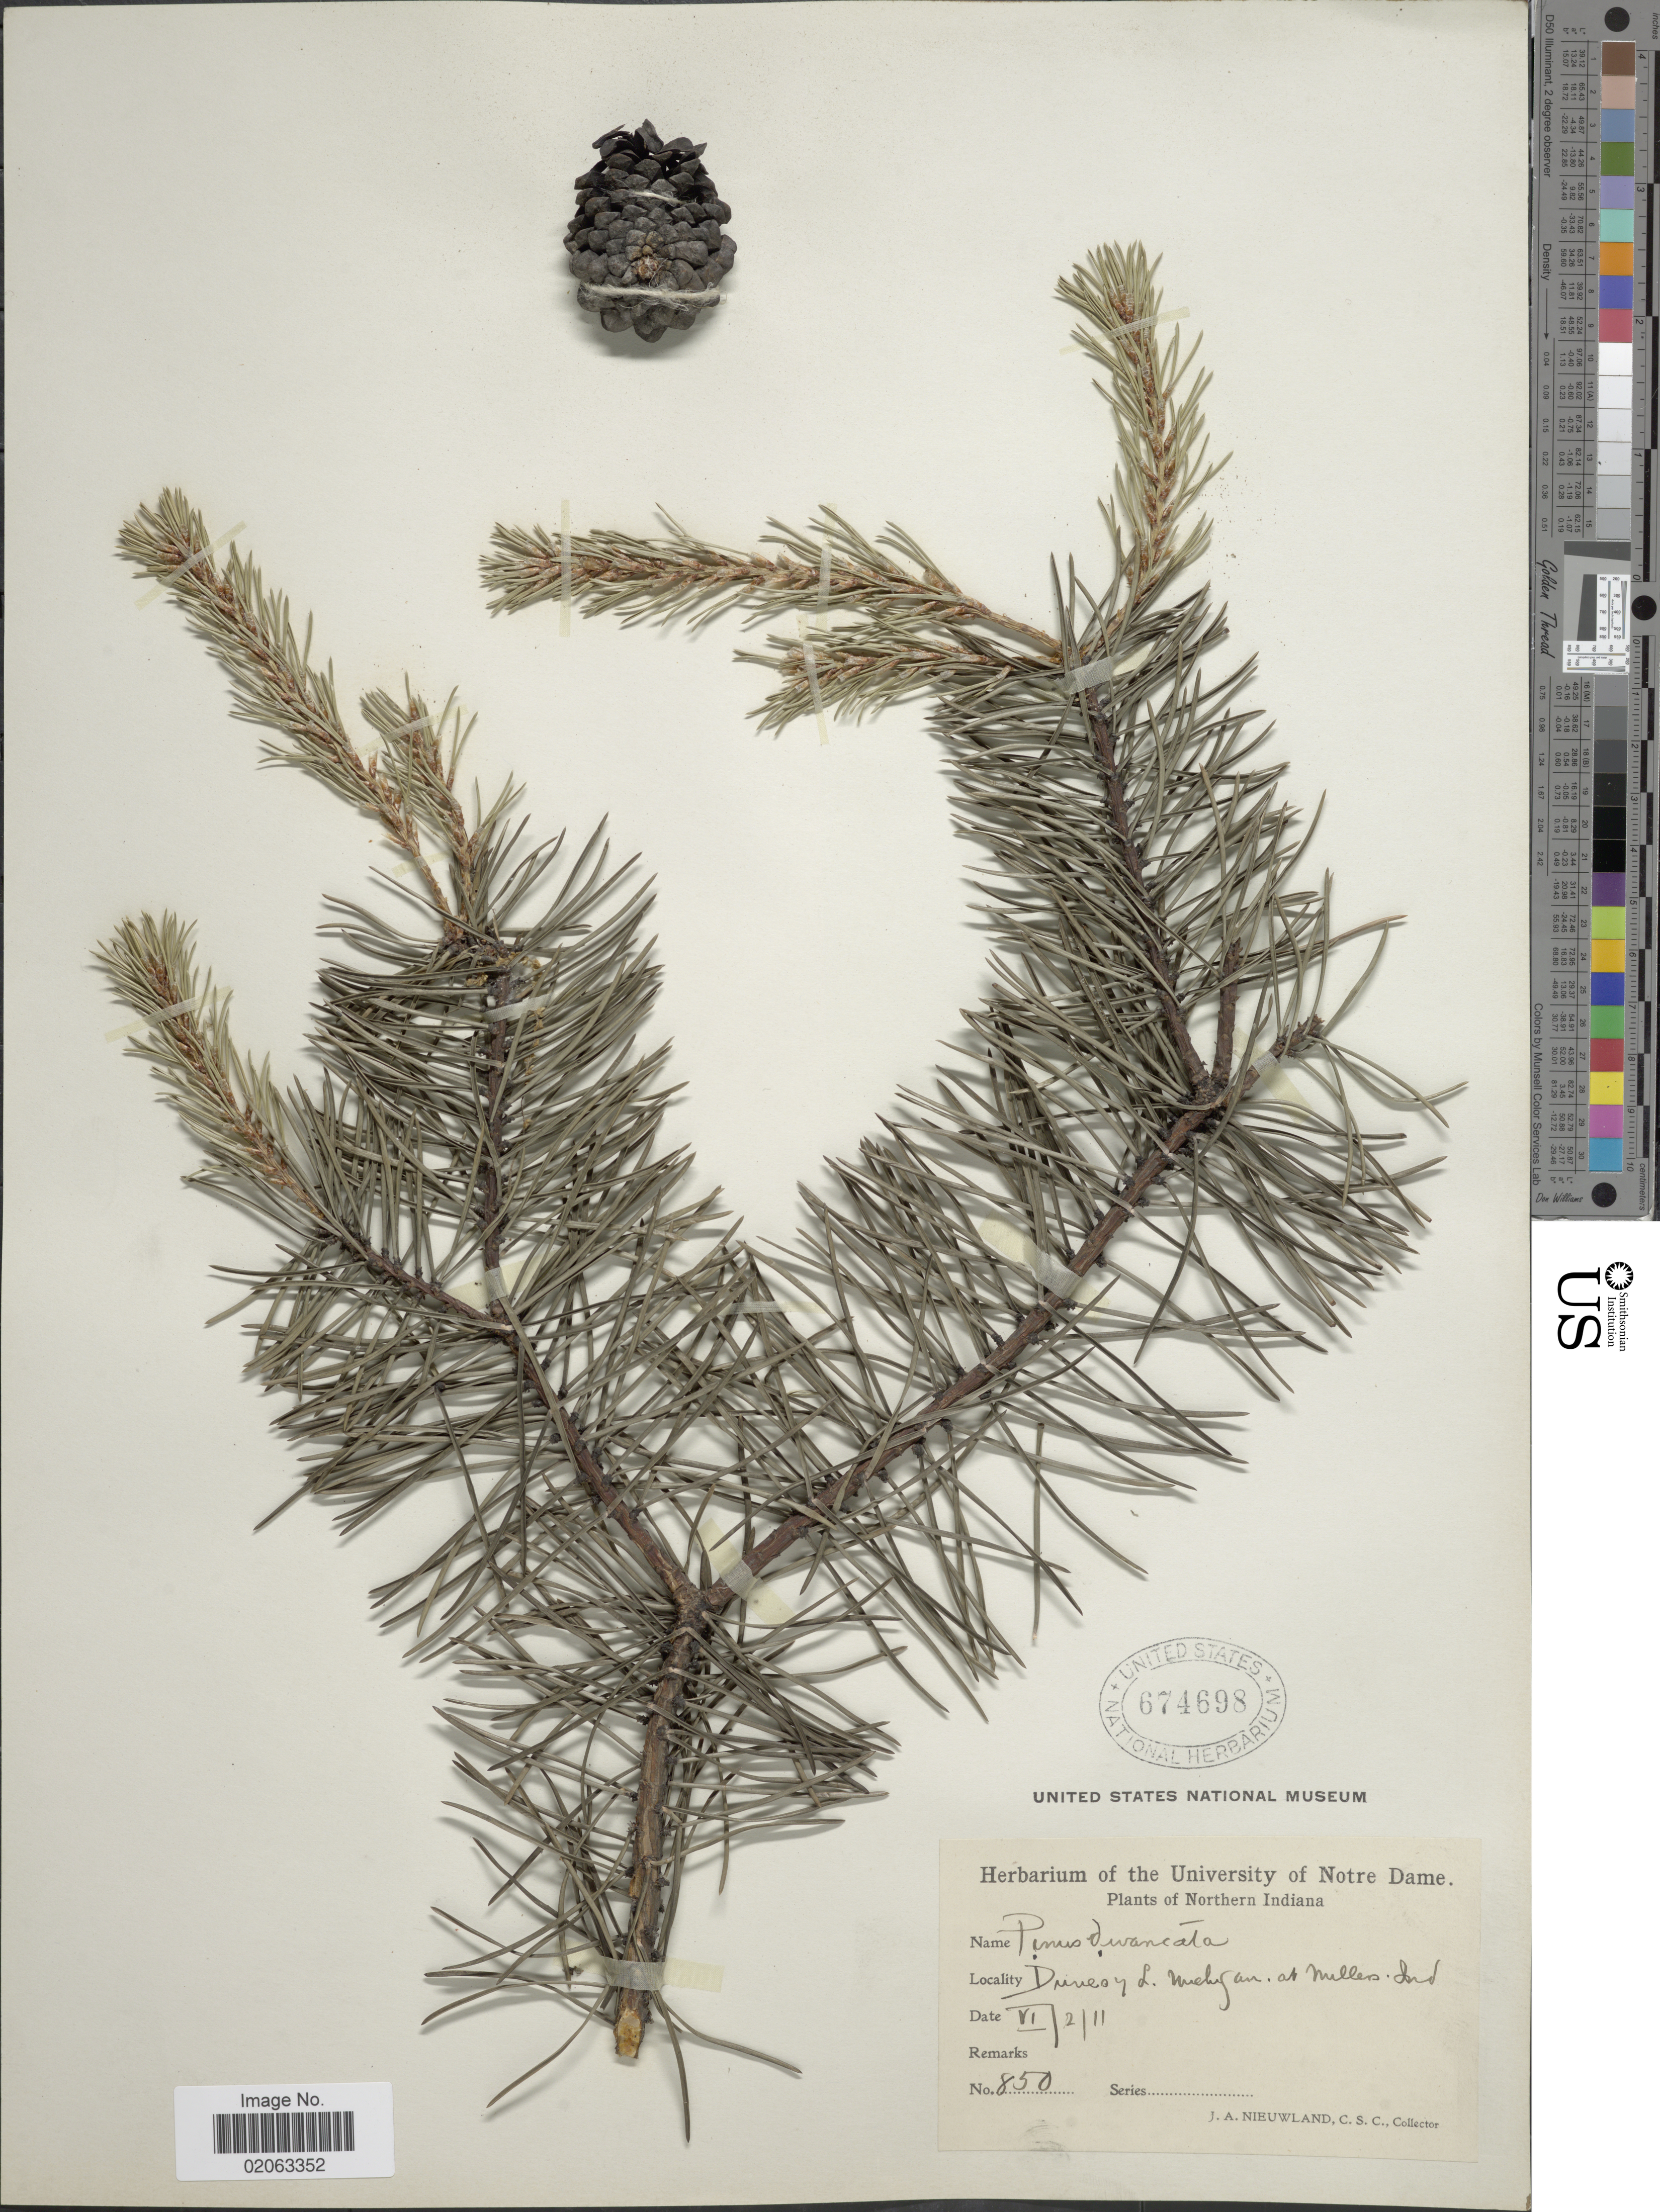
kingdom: Plantae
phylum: Tracheophyta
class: Pinopsida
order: Pinales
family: Pinaceae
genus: Pinus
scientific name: Pinus banksiana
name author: Lamb.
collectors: J. A. Nieuwland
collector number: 850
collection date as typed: Transcribed d/m/y: 2/6/11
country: United States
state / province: Indiana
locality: Northern Indiana, Dunes of L Michigan, at Millers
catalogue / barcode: US 674698